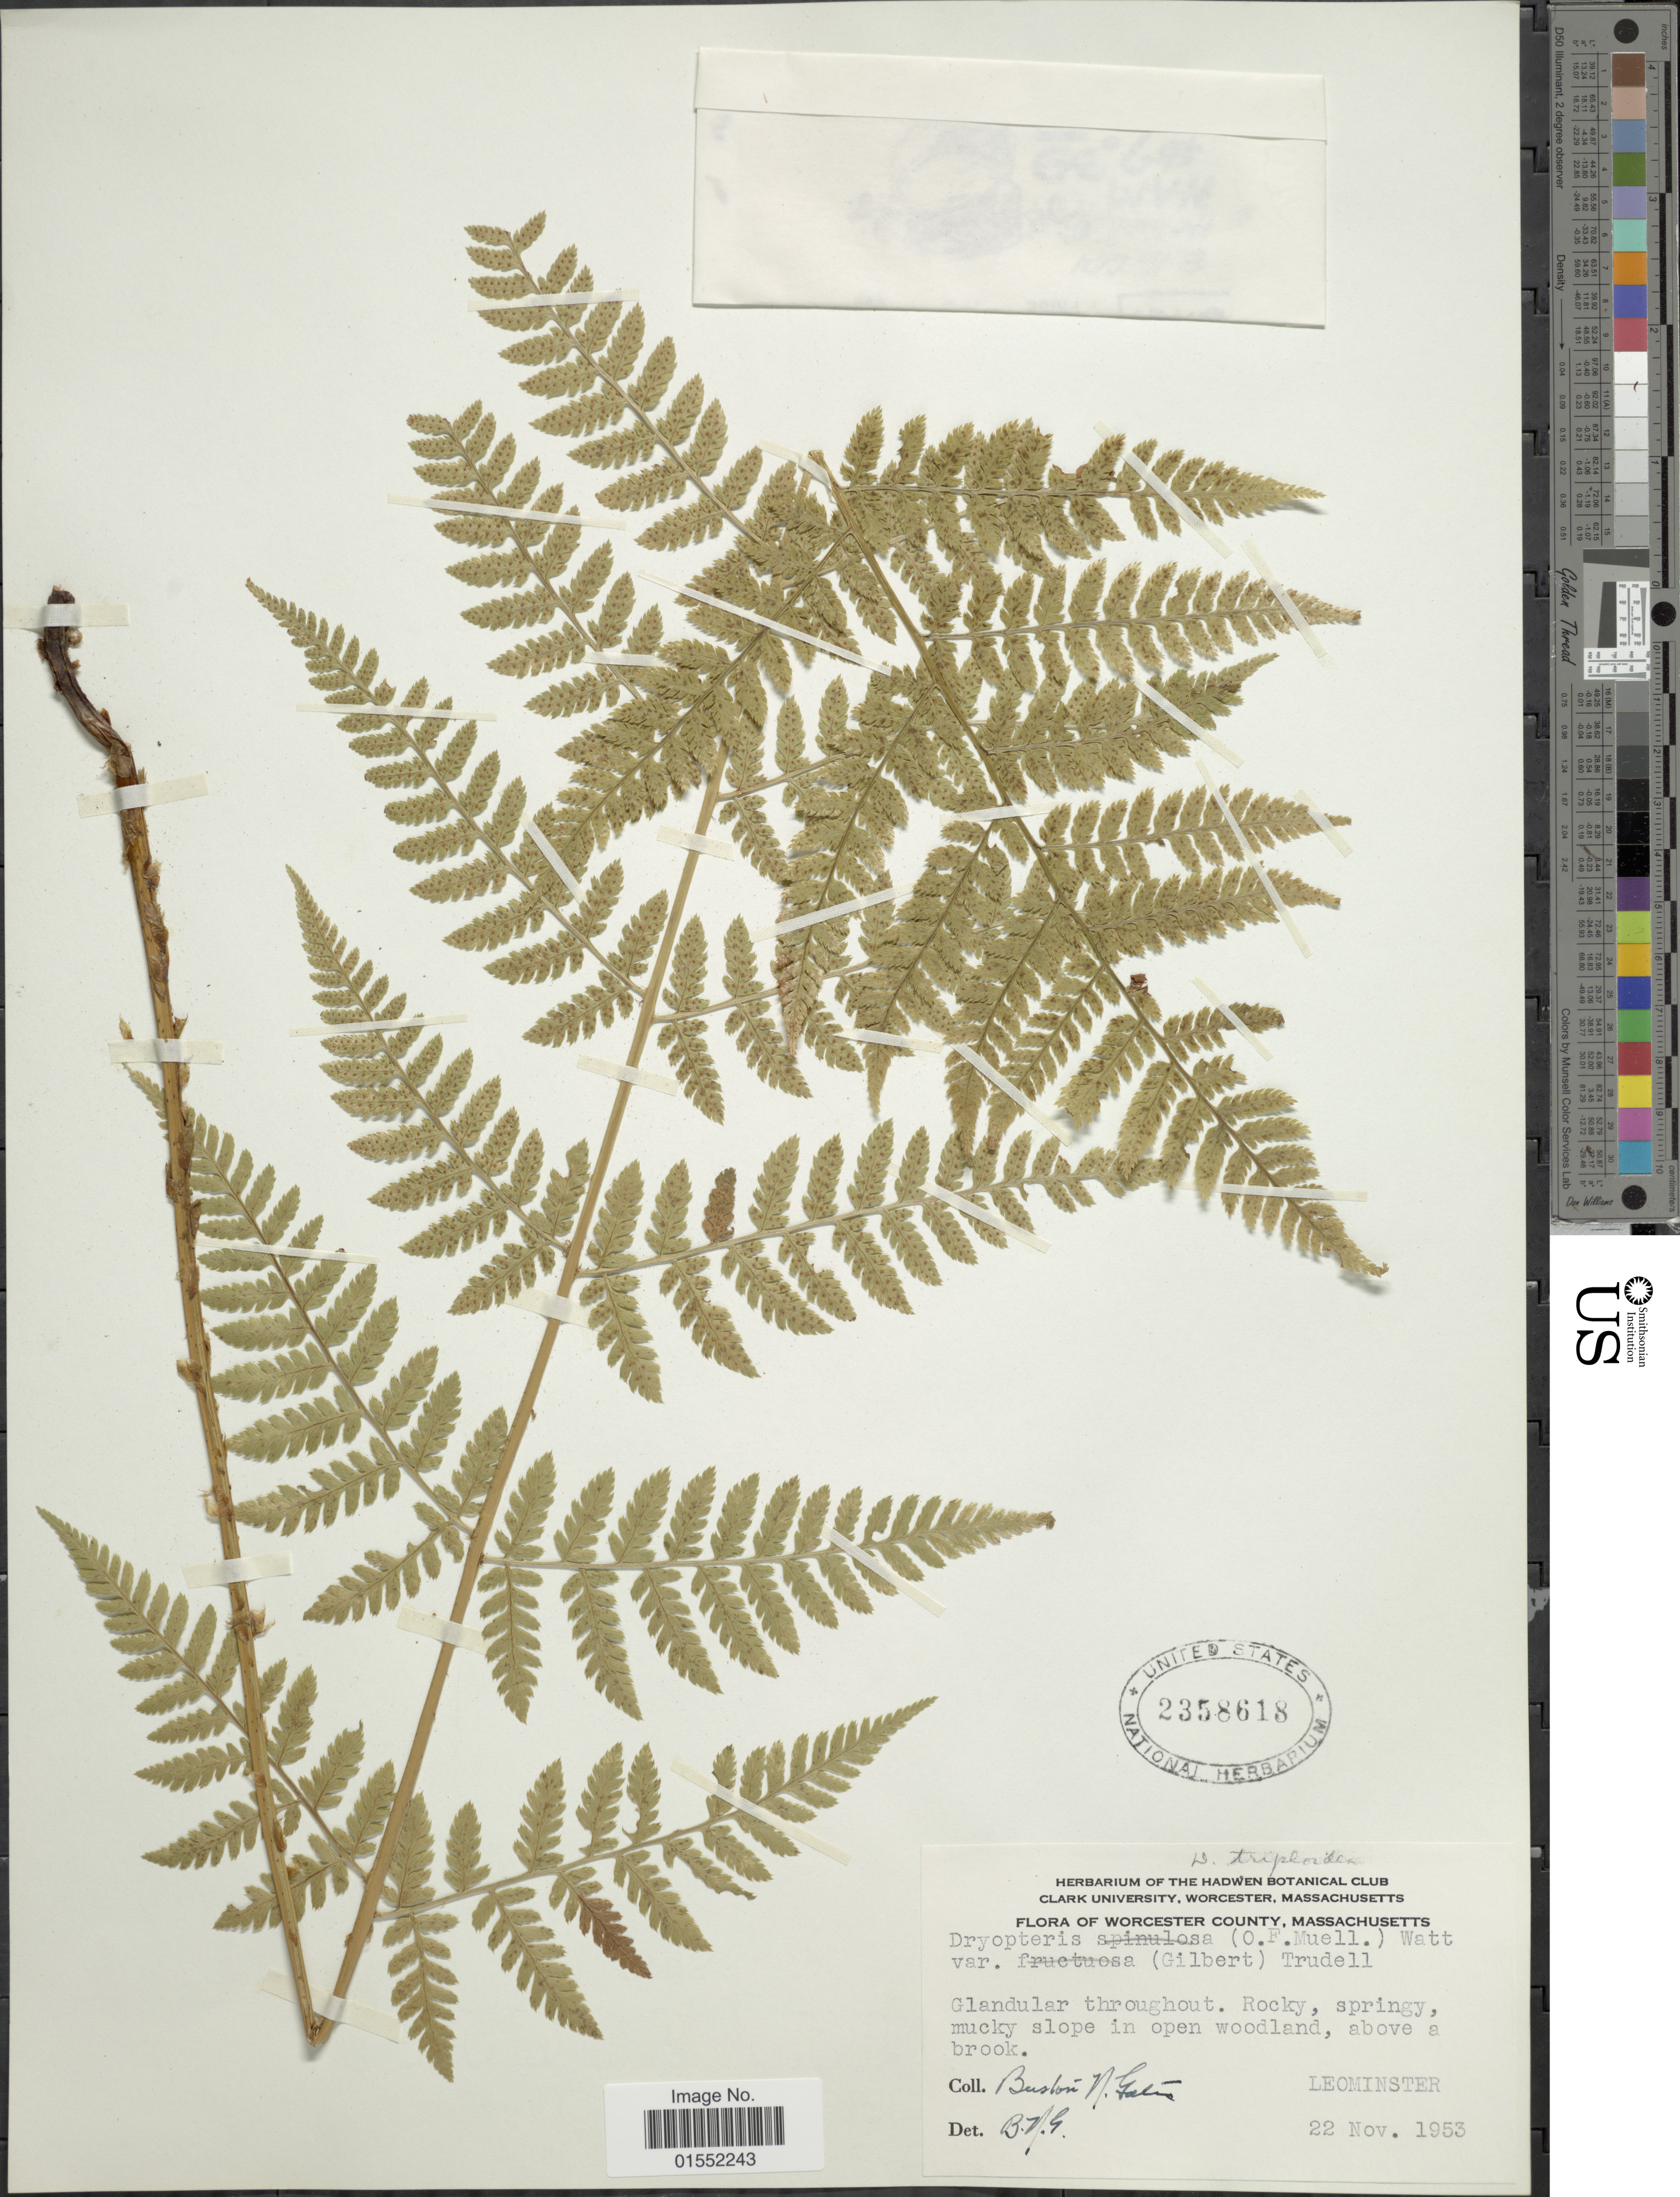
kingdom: Plantae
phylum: Tracheophyta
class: Polypodiopsida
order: Polypodiales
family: Dryopteridaceae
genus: Dryopteris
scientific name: Dryopteris x triploidea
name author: Wherry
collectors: B. N. Gates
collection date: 1953-11-22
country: United States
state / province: Massachusetts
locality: Worcester County, Glandular throughout. Rocky springy, mucky slope in open woodland, above a brook, Leominster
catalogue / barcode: US 2358618